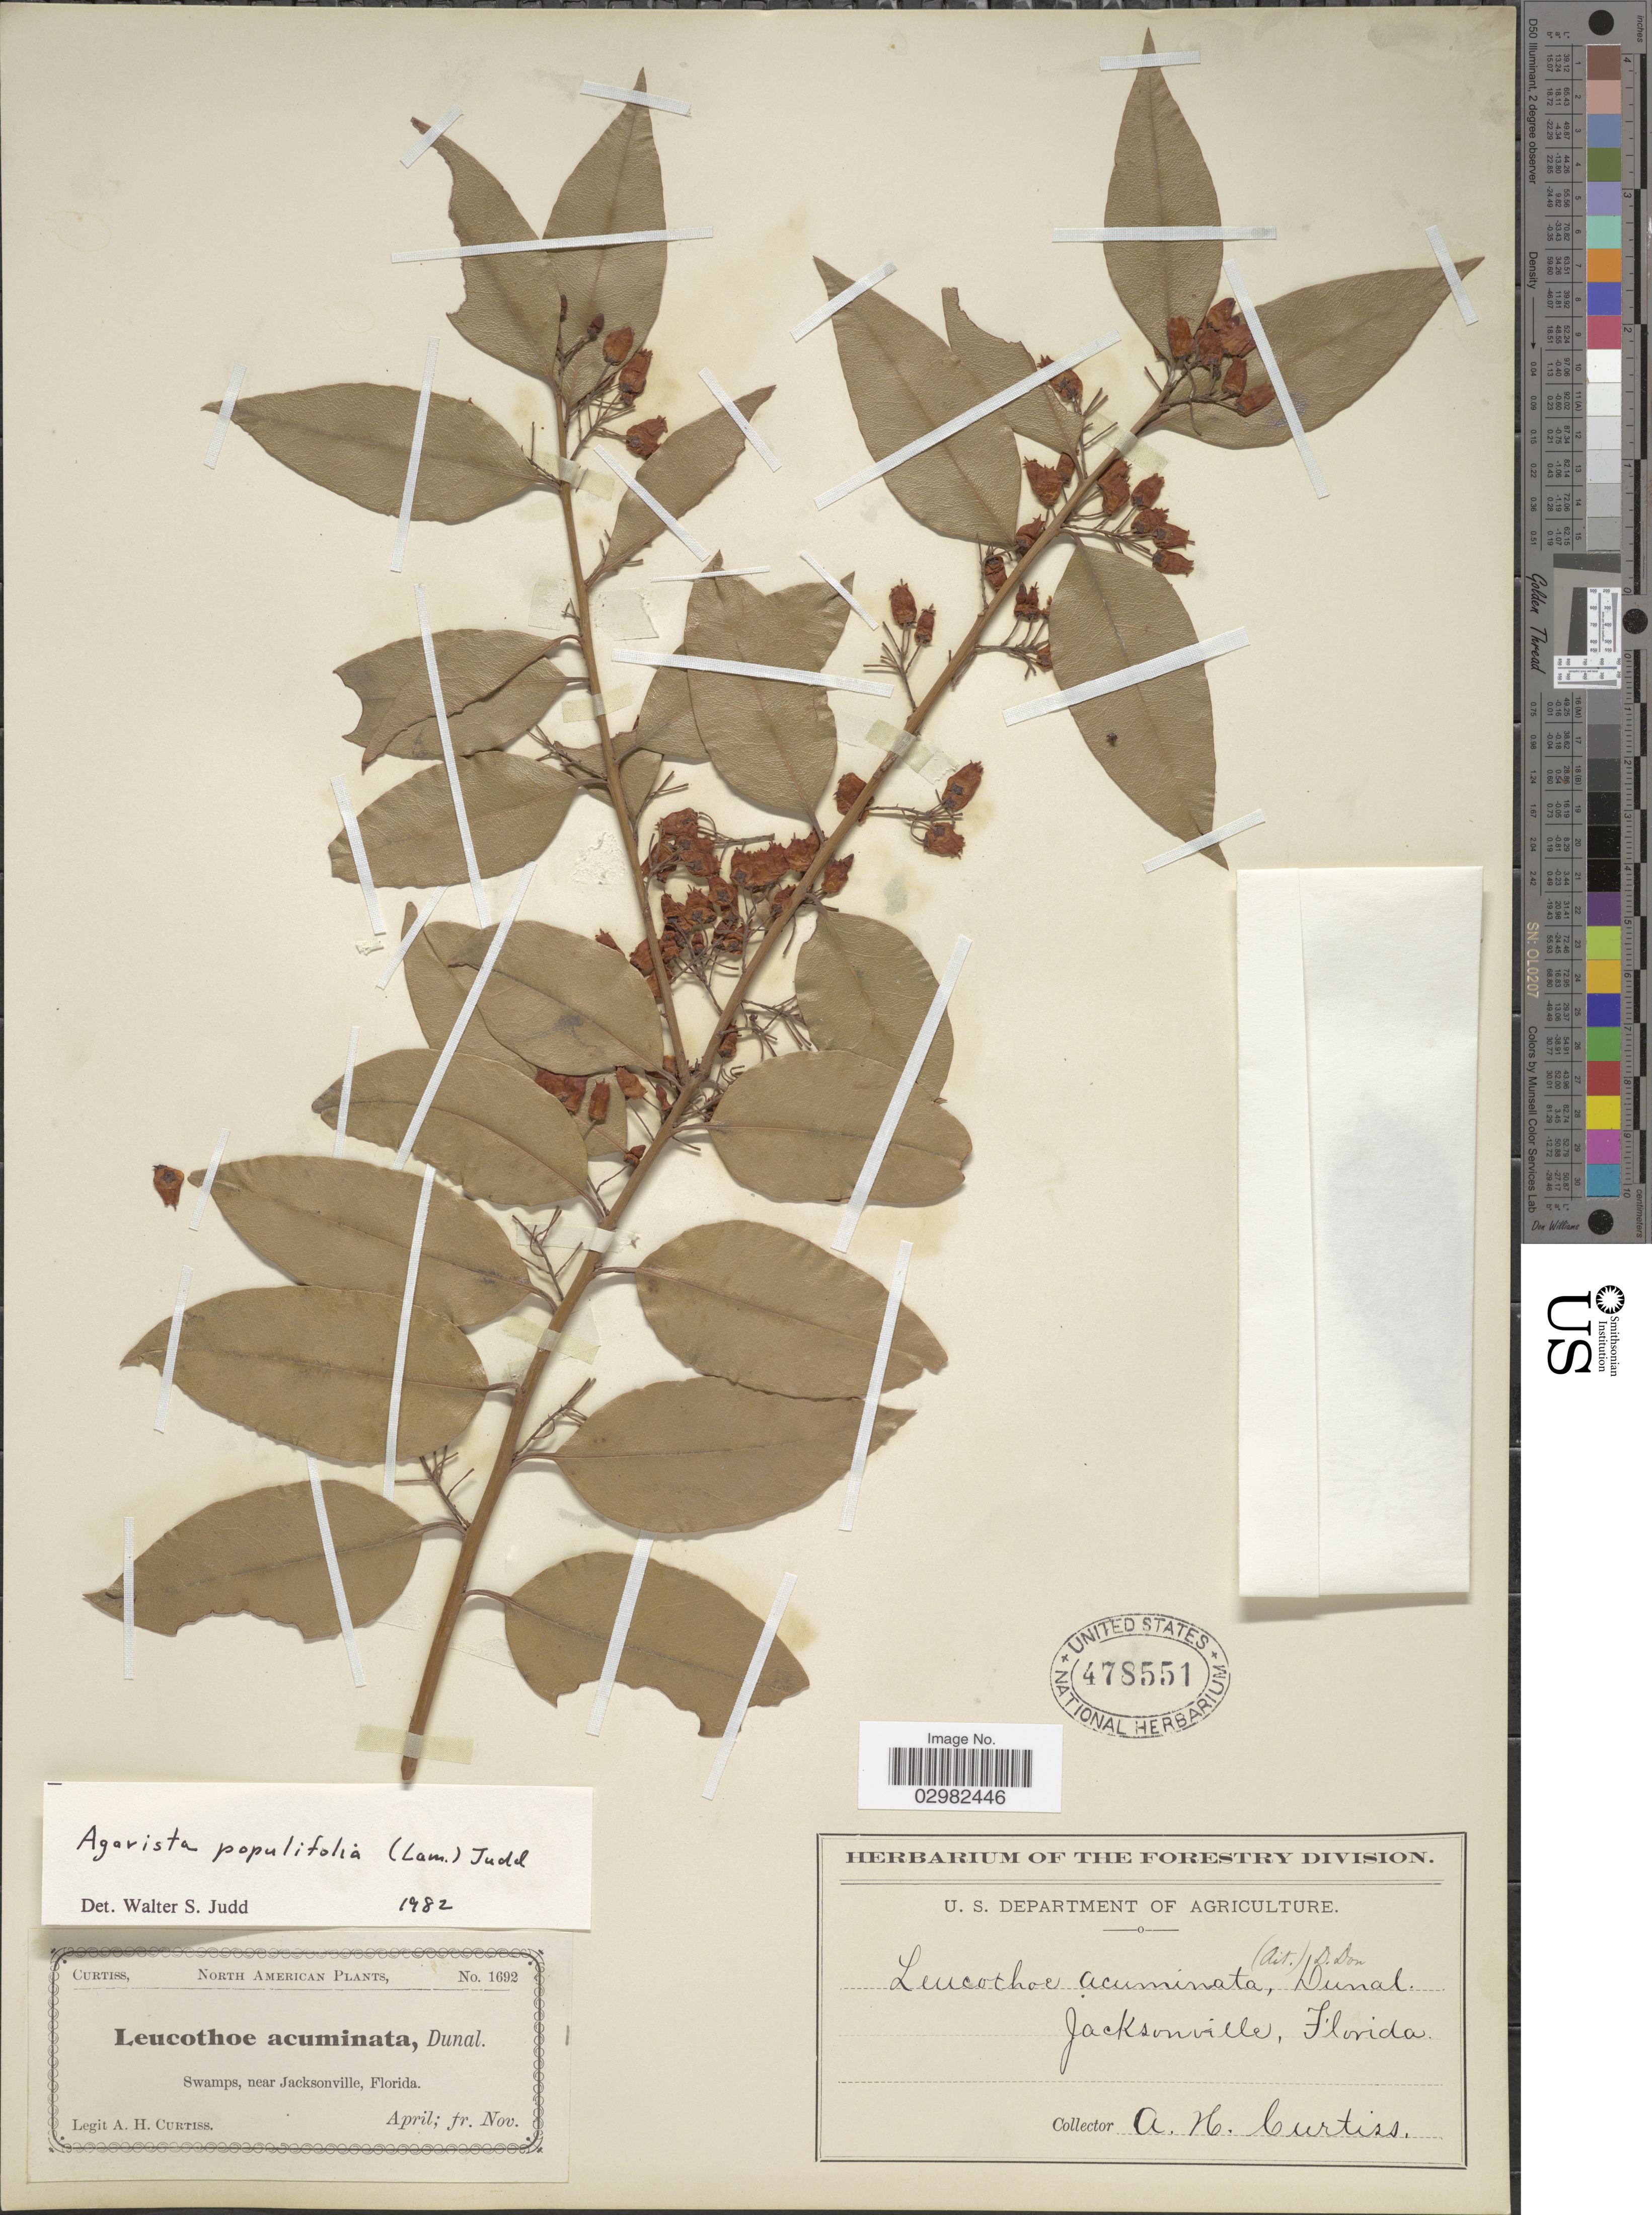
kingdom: Plantae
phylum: Tracheophyta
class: Magnoliopsida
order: Ericales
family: Ericaceae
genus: Leucothoe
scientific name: Leucothoë acuminata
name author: (Aiton) G. Don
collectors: A. H. Curtiss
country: United States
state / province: Florida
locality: Swamps, near Jacksonville.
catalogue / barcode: US 478551